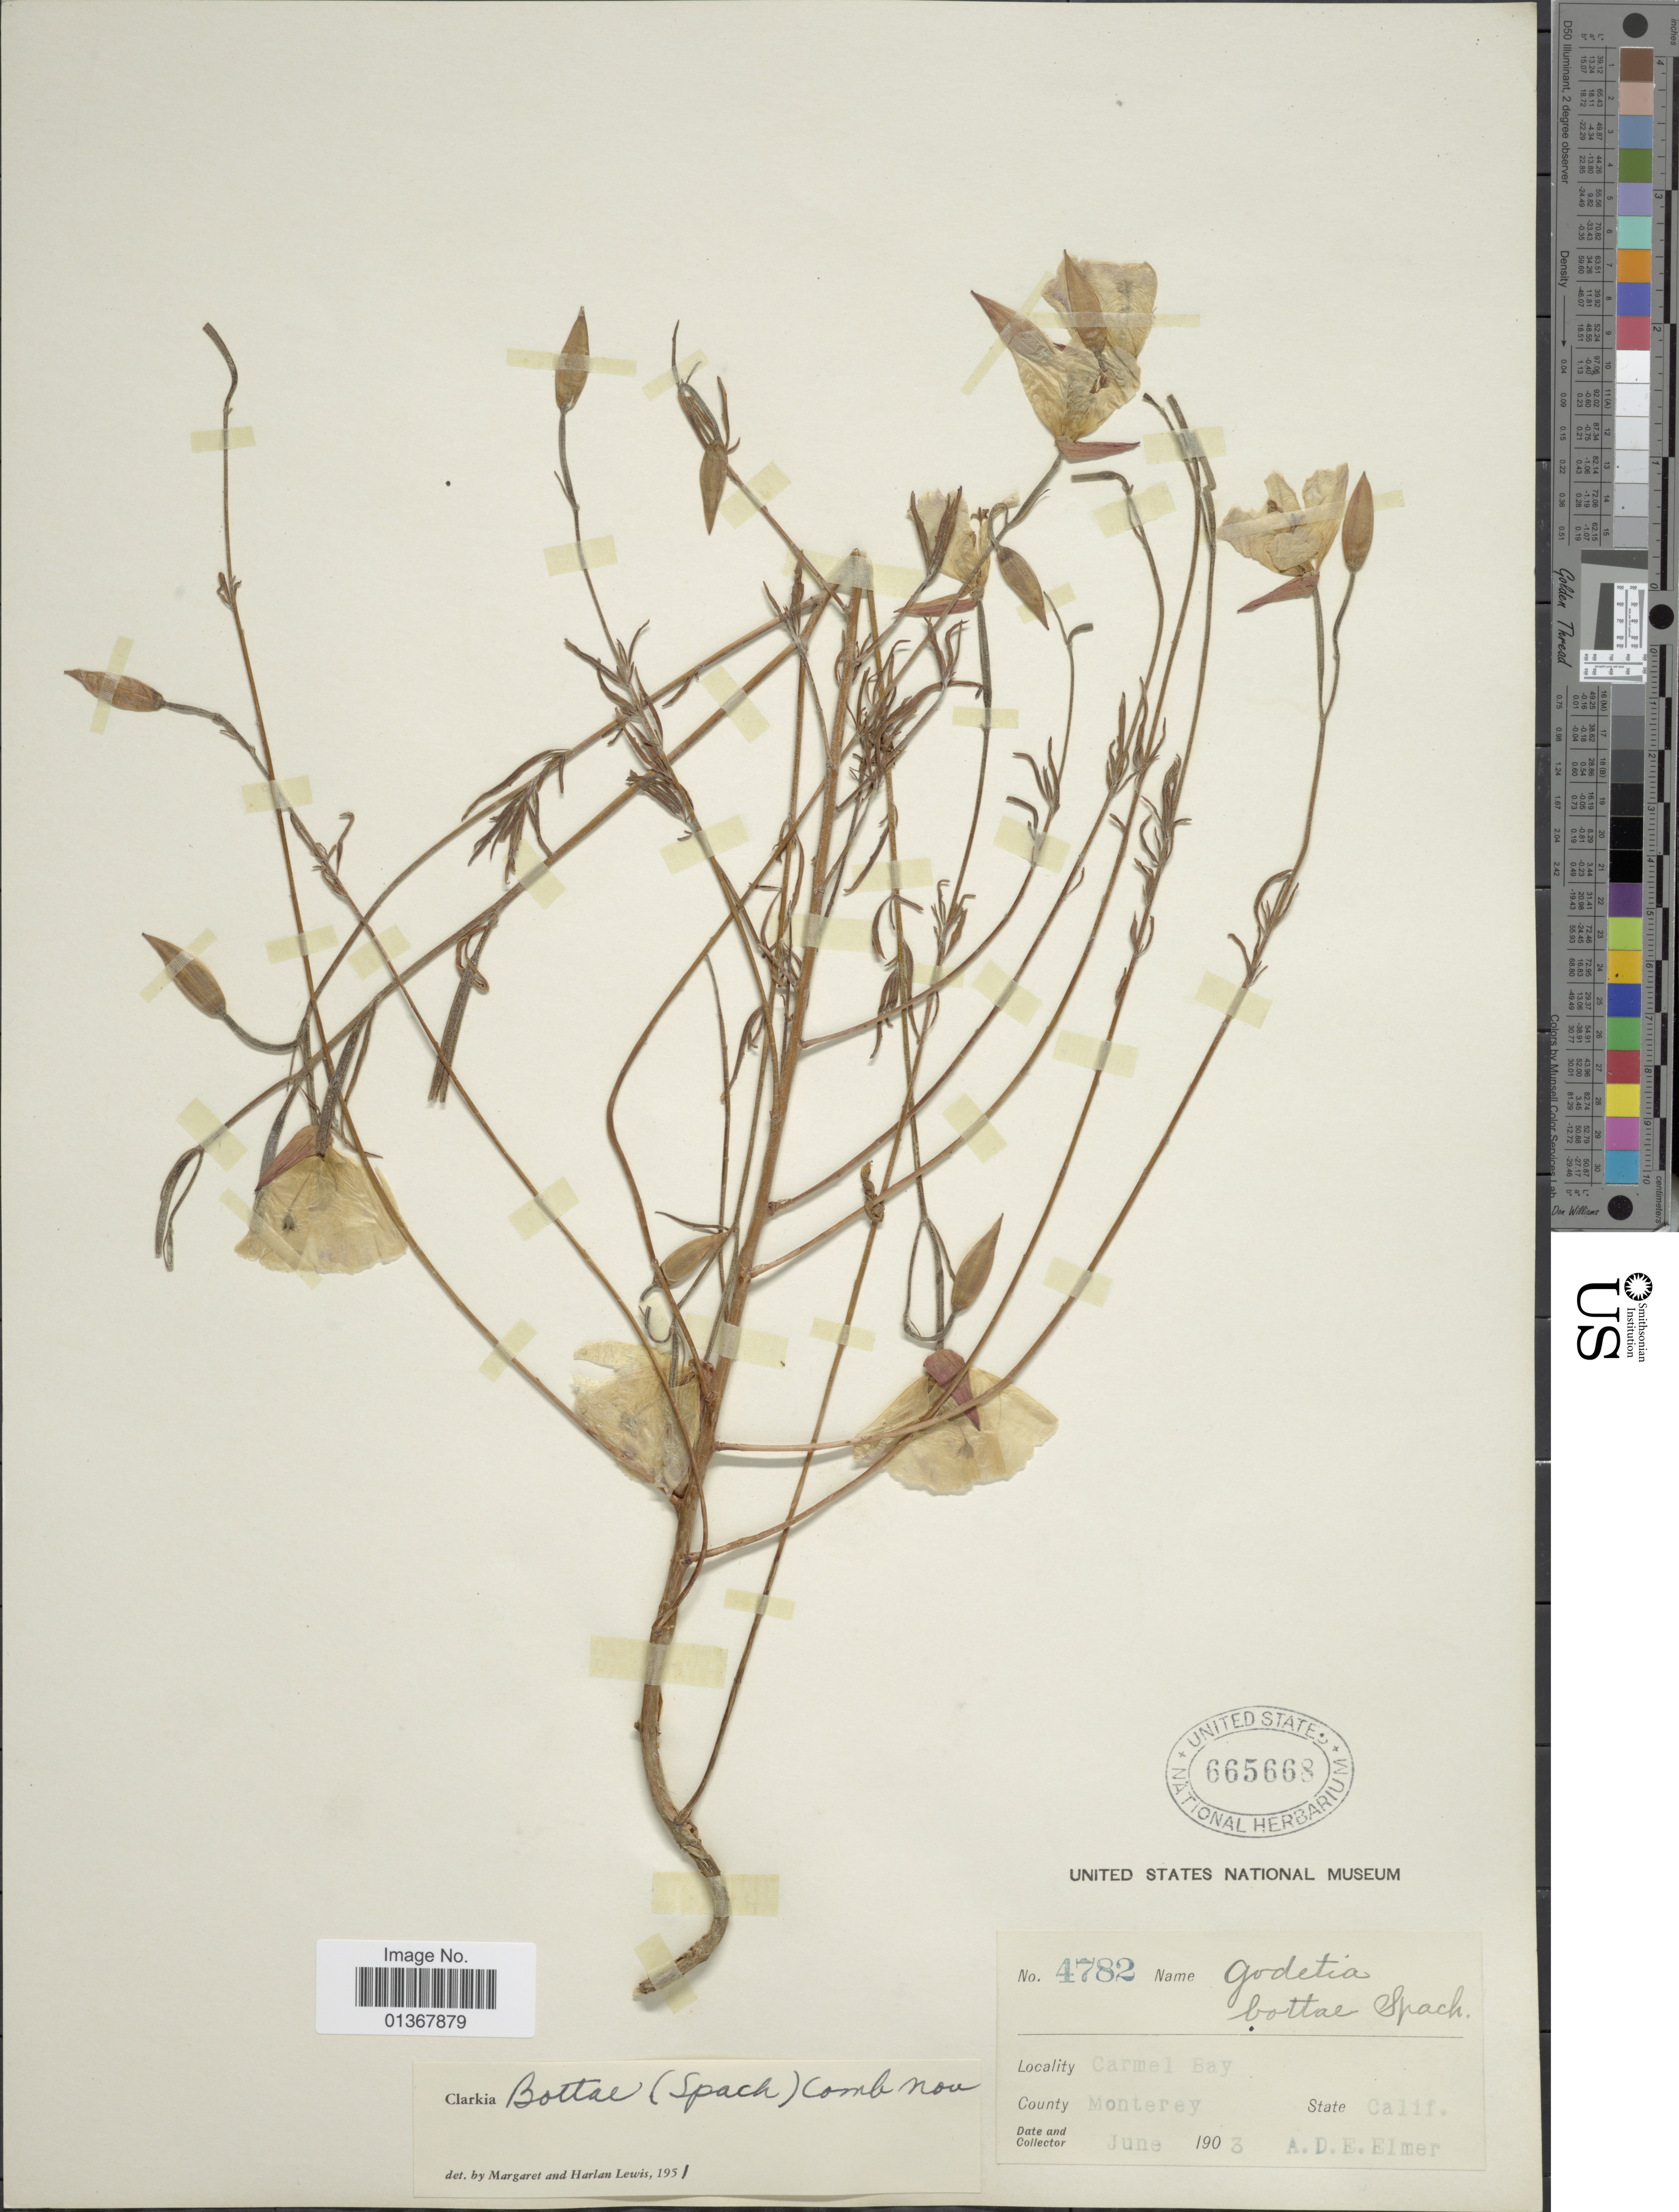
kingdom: Plantae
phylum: Tracheophyta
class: Magnoliopsida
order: Myrtales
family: Onagraceae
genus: Clarkia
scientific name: Clarkia bottae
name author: (Spach) F. H. Lewis & M.E. Lewis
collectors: A. D. E. Elmer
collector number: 4782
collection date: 1903-06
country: United States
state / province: California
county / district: Monterey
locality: Carmel Bay, Monterey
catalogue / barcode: US 665668